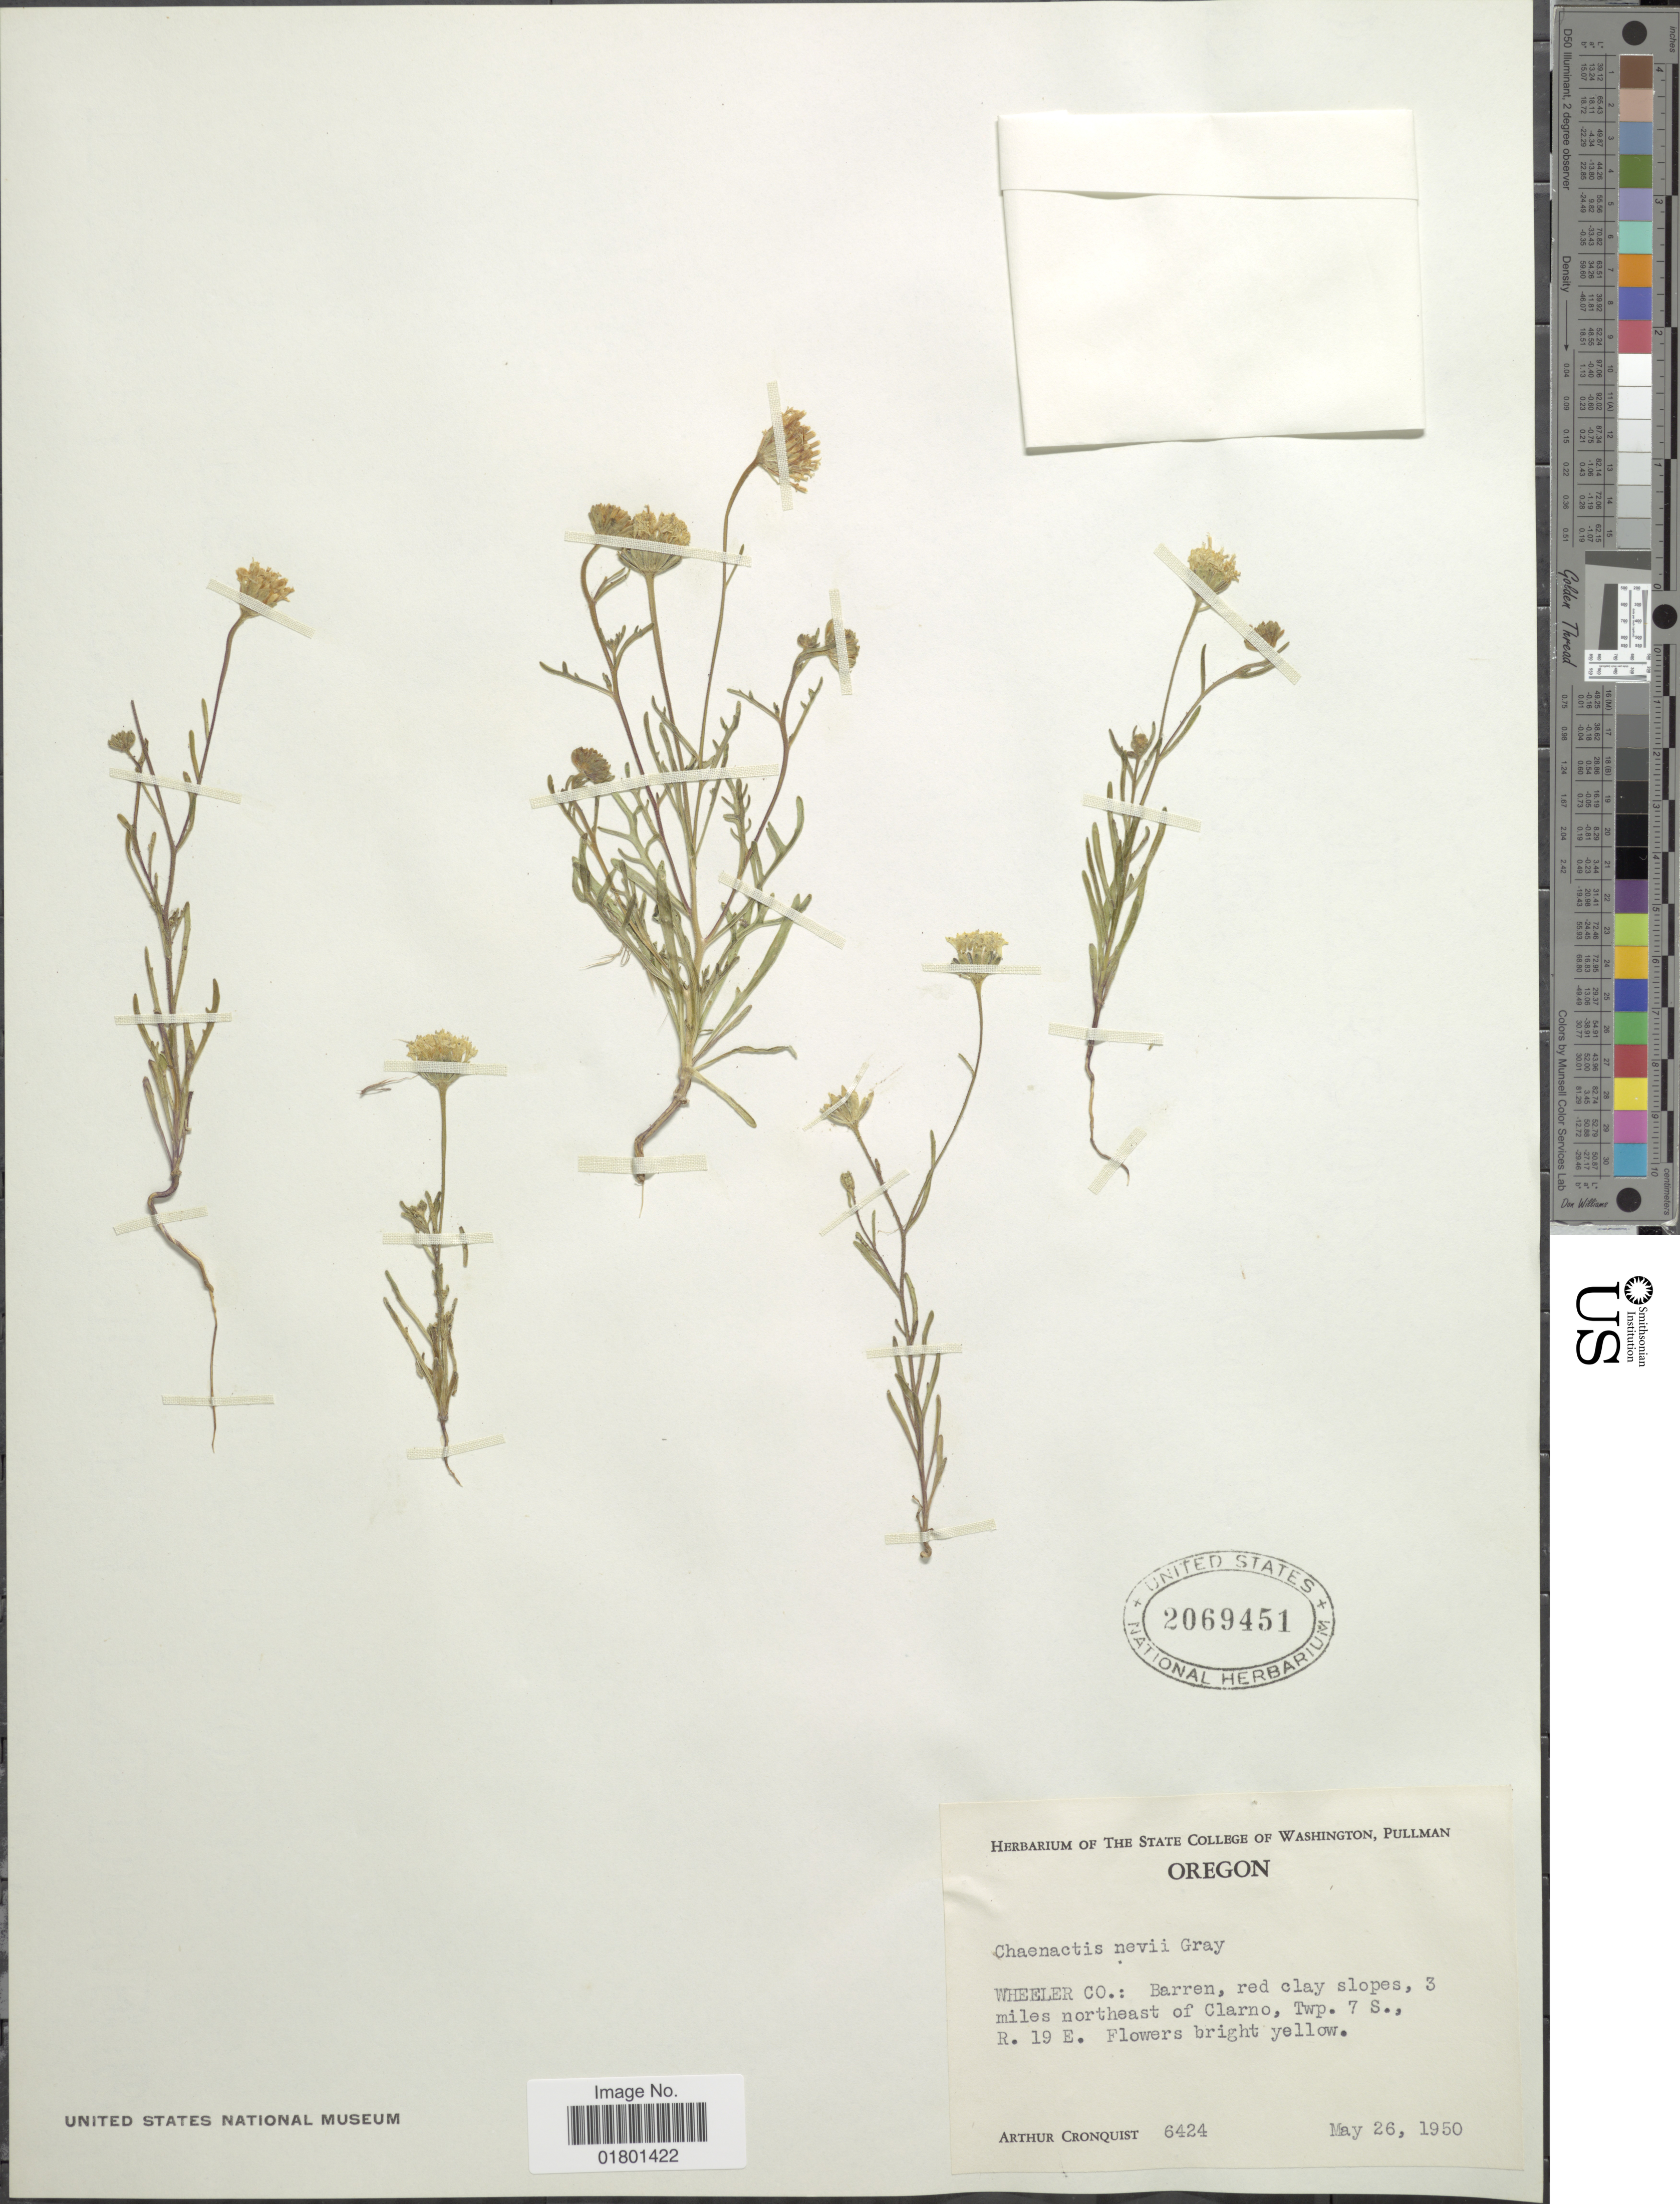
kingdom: Plantae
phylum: Tracheophyta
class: Magnoliopsida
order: Asterales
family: Asteraceae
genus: Chaenactis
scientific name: Chaenactis nevii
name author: A. Gray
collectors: A. J. Cronquist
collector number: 6424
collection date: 1950-05-26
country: United States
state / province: Oregon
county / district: Wheeler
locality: Wheeler Co.: Barren, red clay slopes, 3 miles northeast of Clarno, Twp. 7 S., R. 19 E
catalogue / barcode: US 2069451